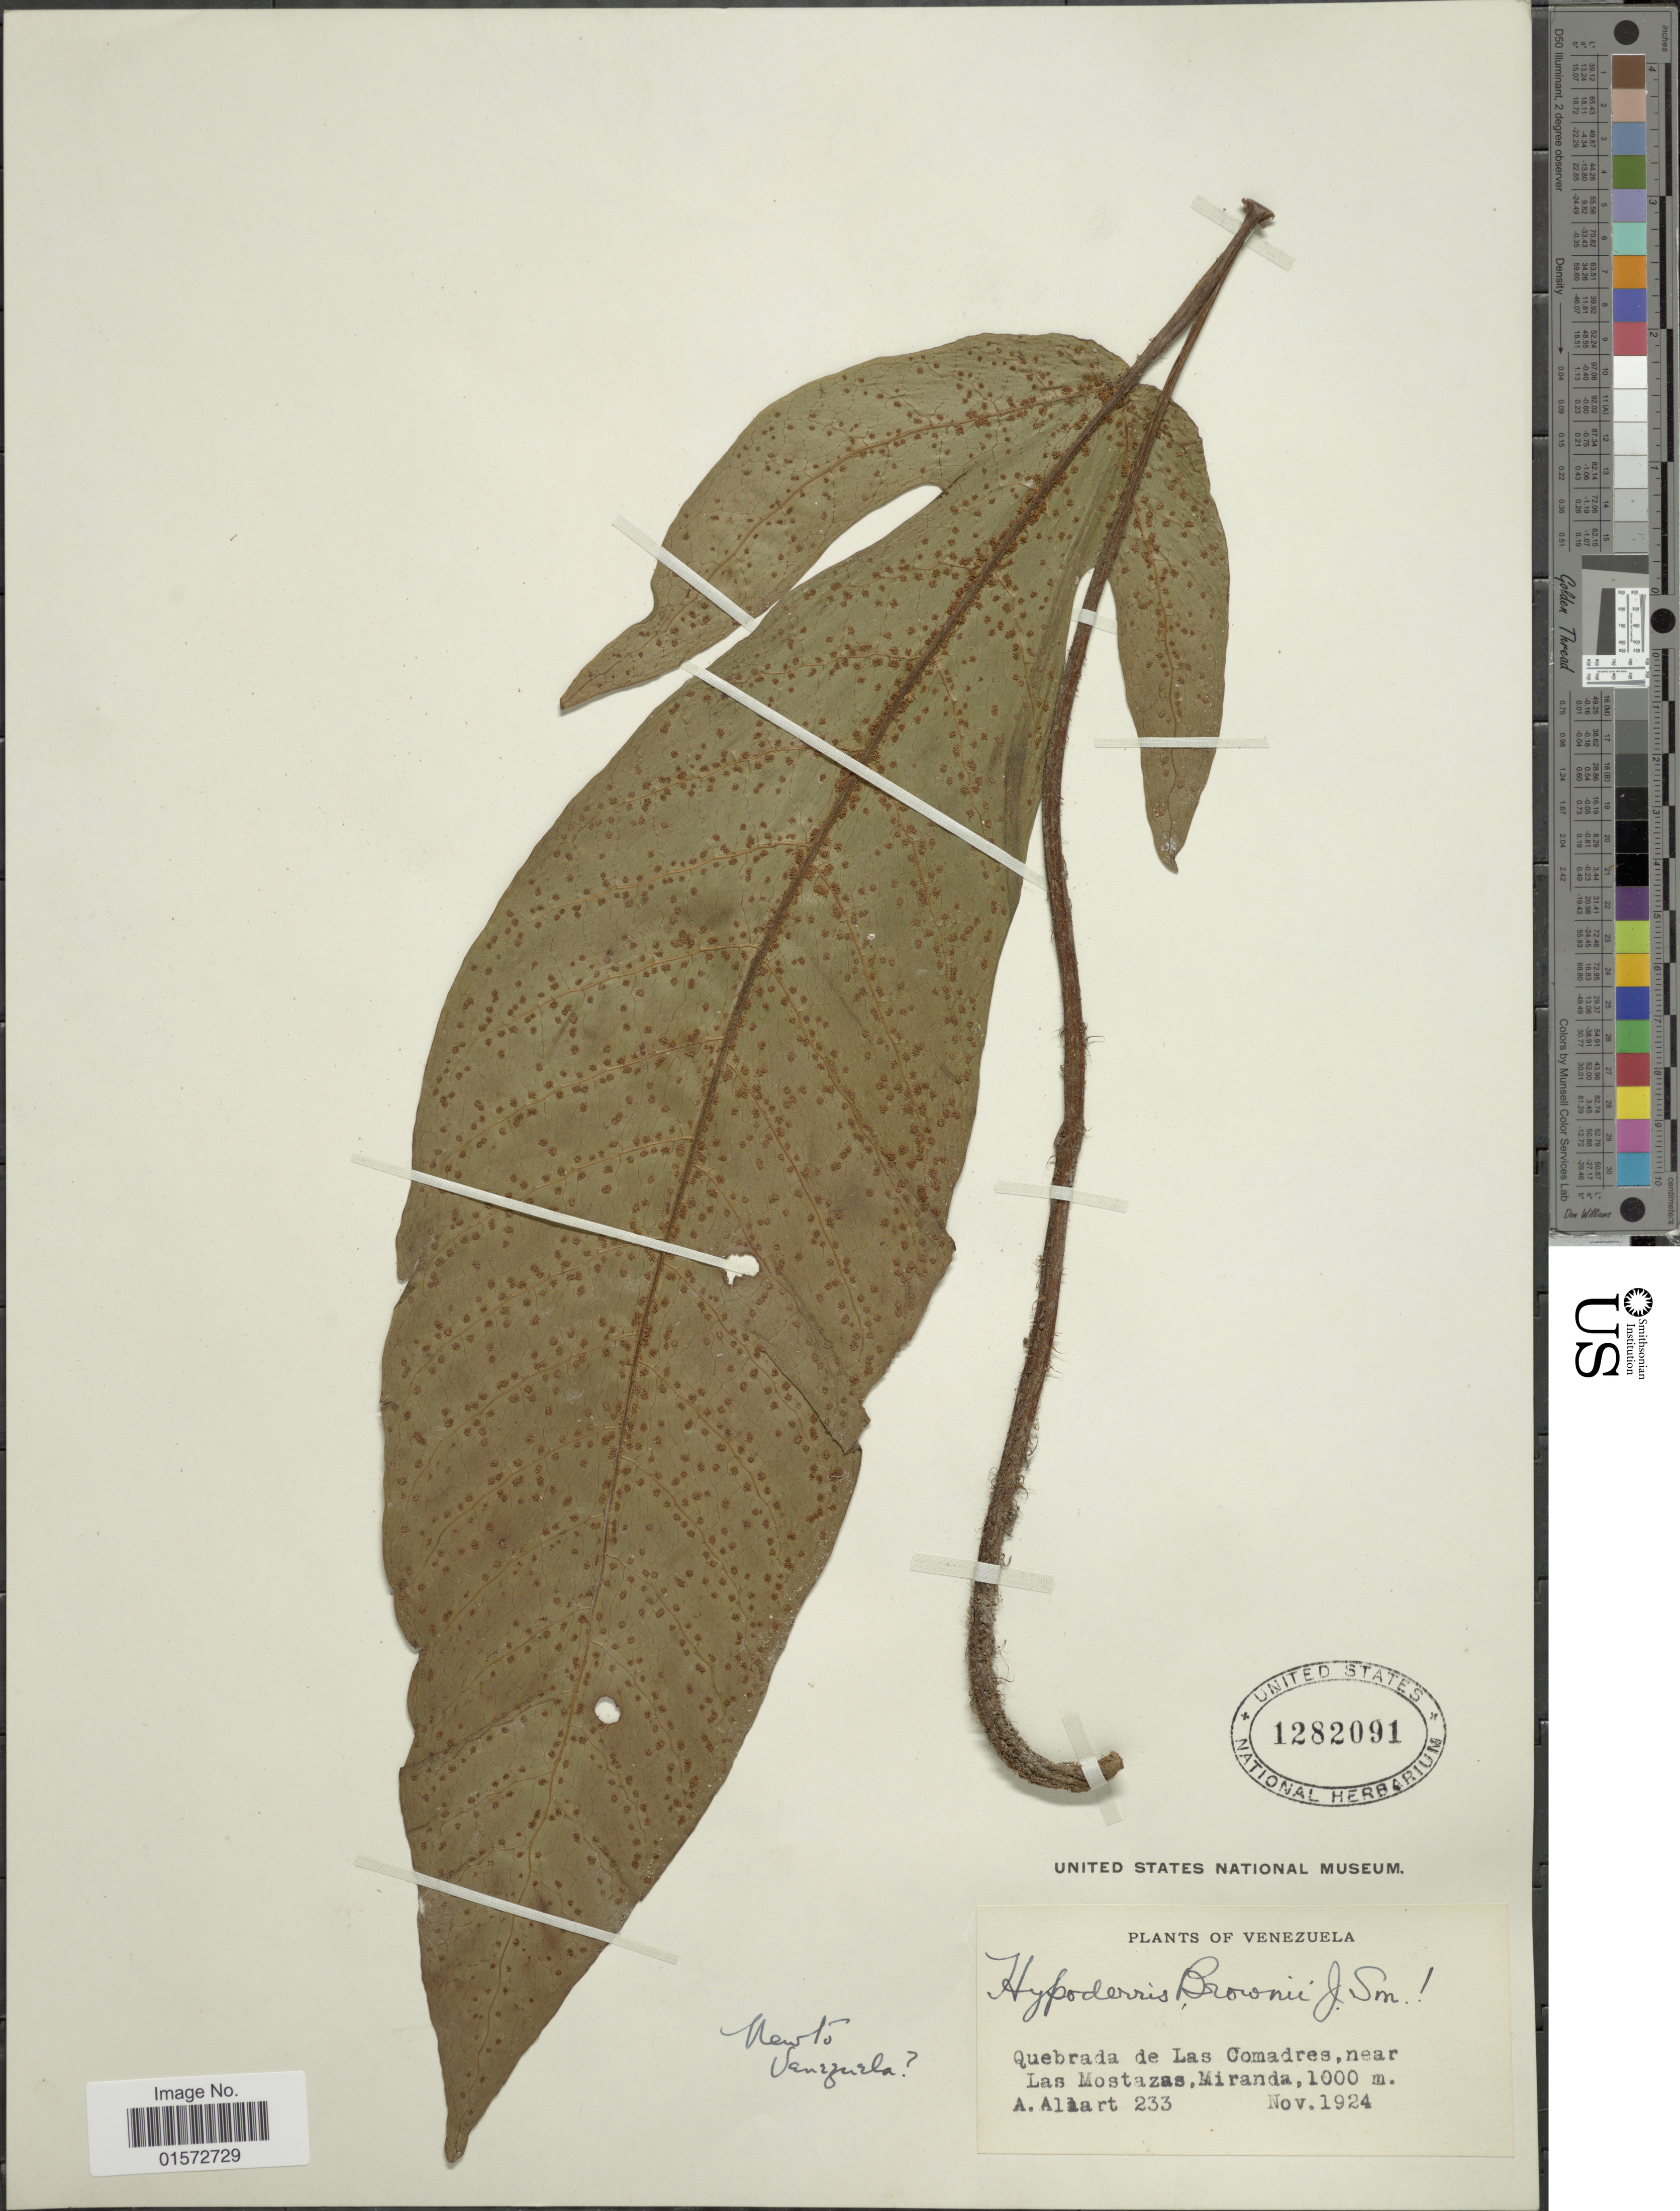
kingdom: Plantae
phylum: Tracheophyta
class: Polypodiopsida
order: Polypodiales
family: Tectariaceae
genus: Hypoderris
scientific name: Hypoderris brownii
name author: J. Sm.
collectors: A. Allart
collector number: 233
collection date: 1924-11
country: Venezuela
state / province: Miranda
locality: Quebrada da Las Comadres, near Las Mostazas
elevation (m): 1000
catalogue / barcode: US 1282091